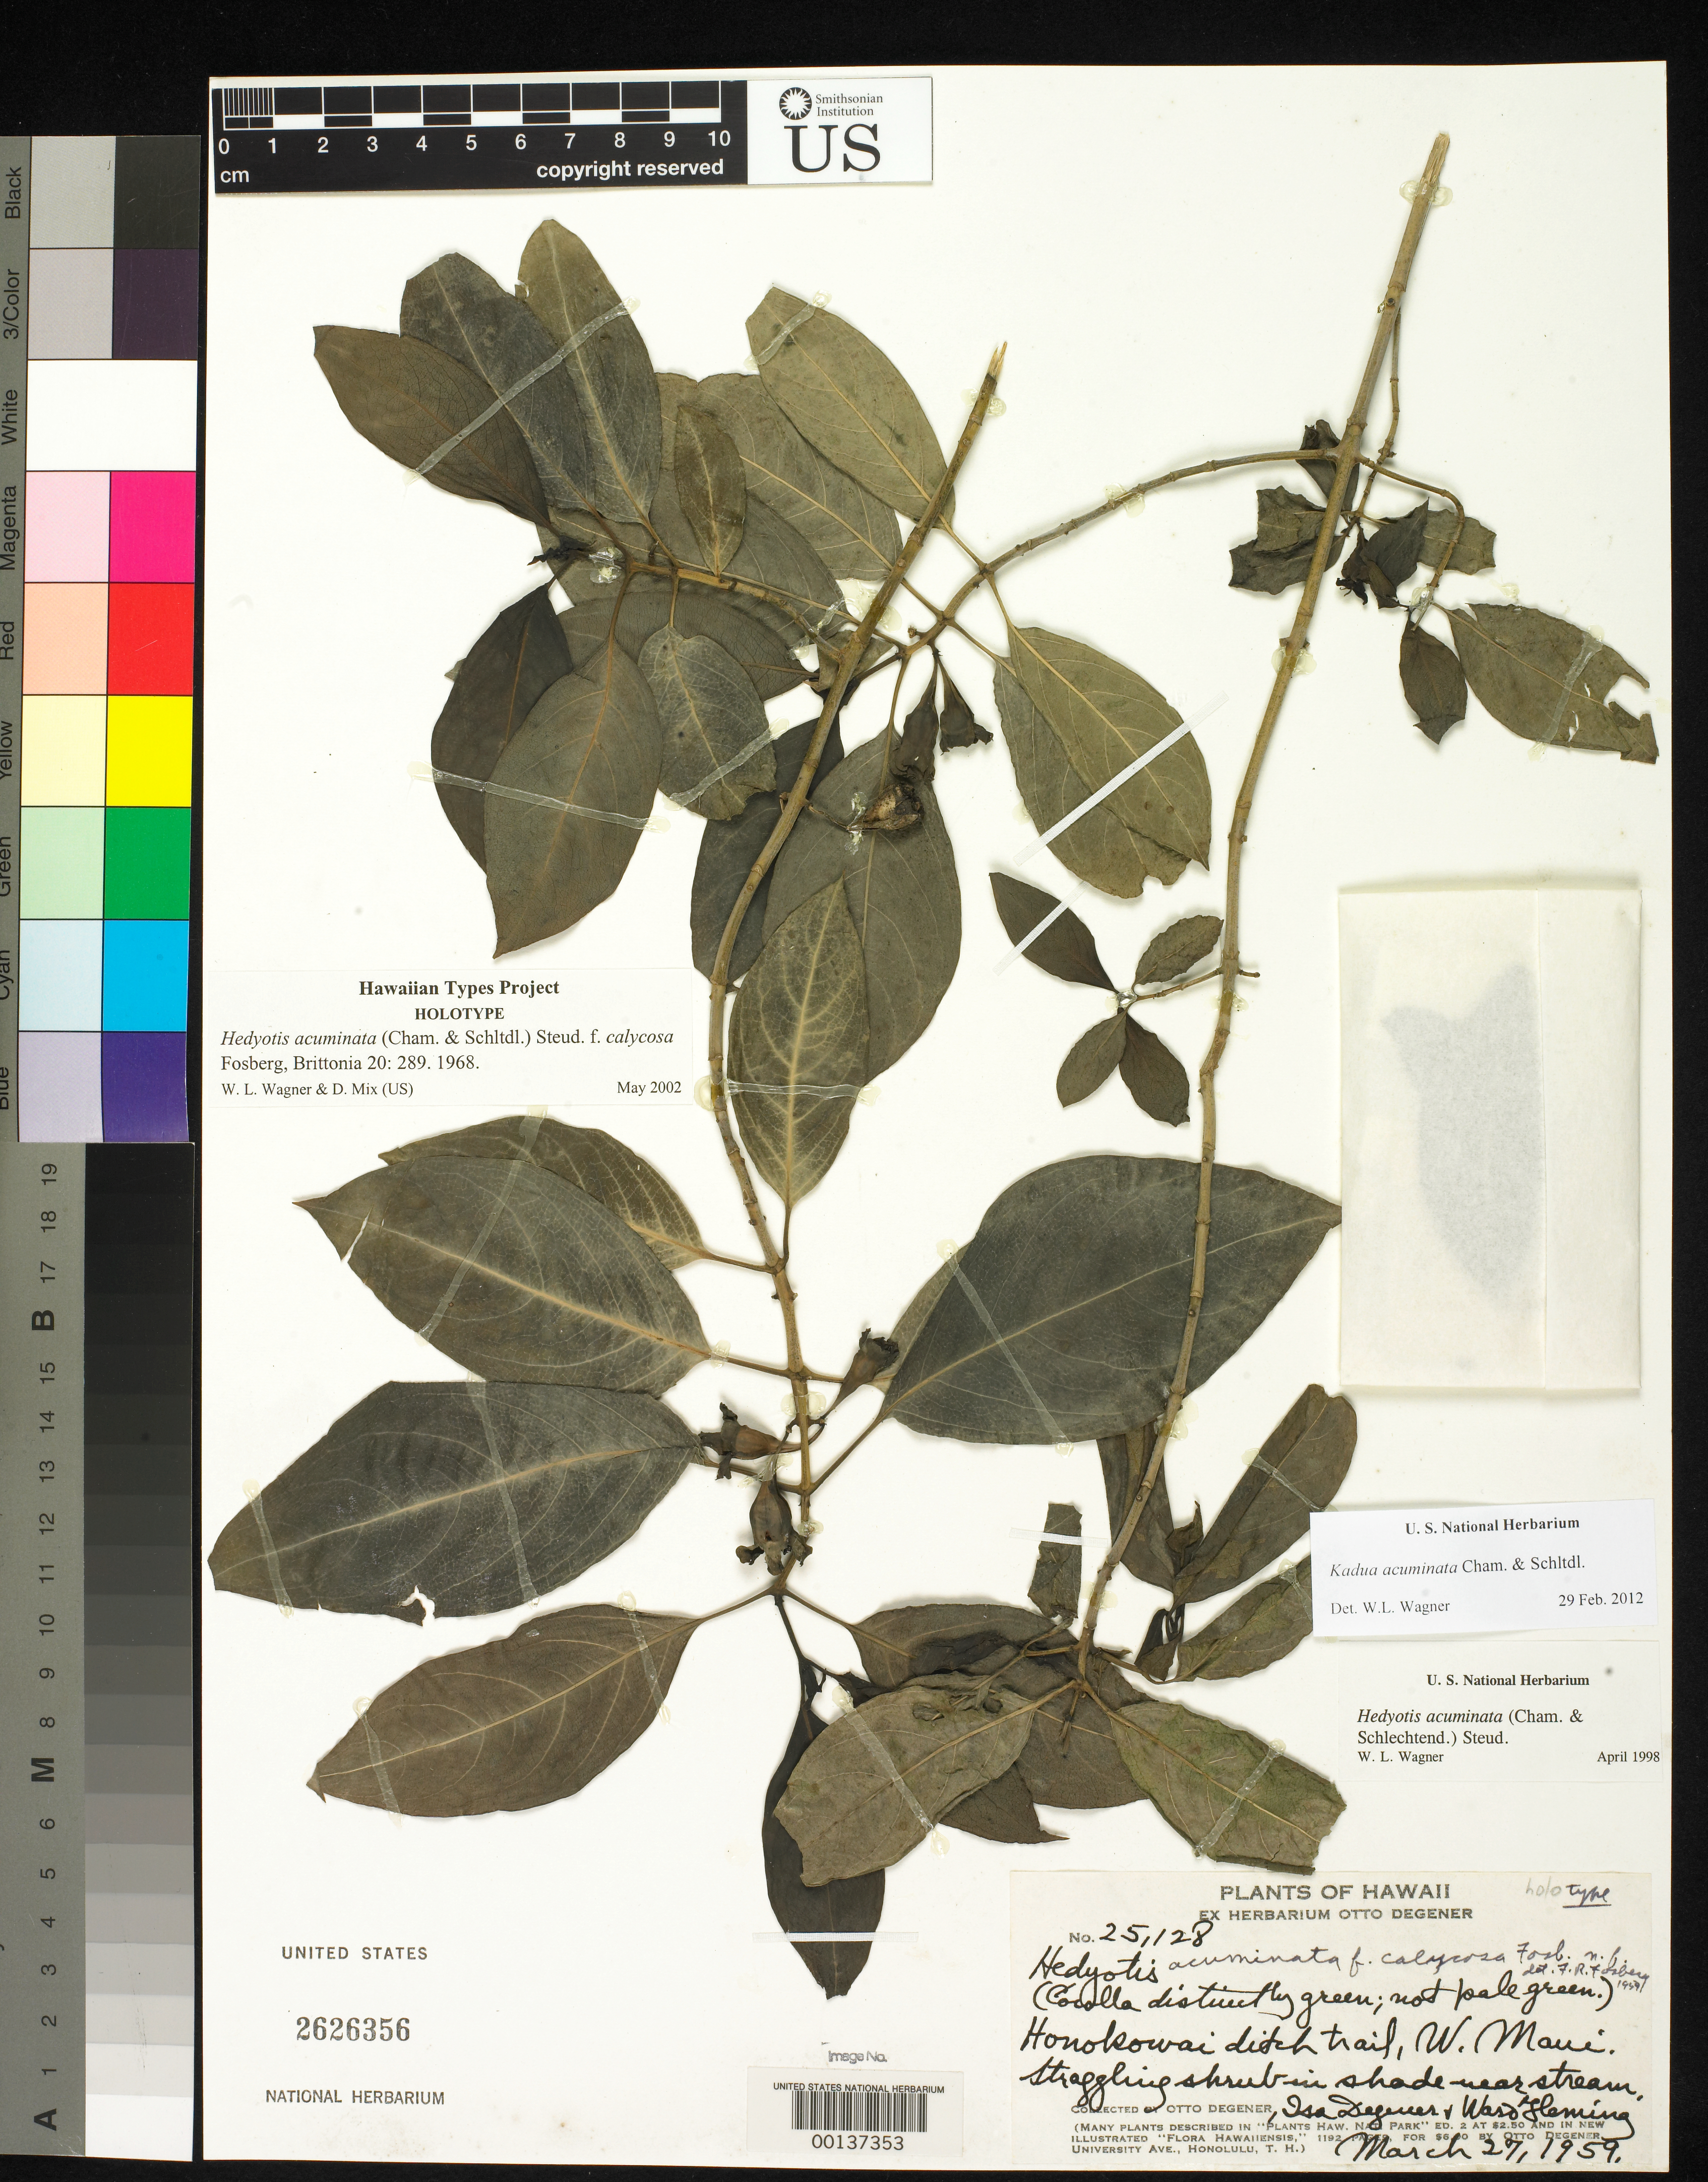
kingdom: Plantae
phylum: Tracheophyta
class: Magnoliopsida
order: Gentianales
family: Rubiaceae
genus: Hedyotis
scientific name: Hedyotis acuminata f. calycosa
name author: Fosberg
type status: Holotype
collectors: O. Degener, I. Degener & W. Fleming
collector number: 25128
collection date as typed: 27 Mar 1959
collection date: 1959-03-27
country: United States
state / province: Hawaii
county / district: Maui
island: Maui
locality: Honokowai Ditch trail.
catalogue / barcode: US 2626356